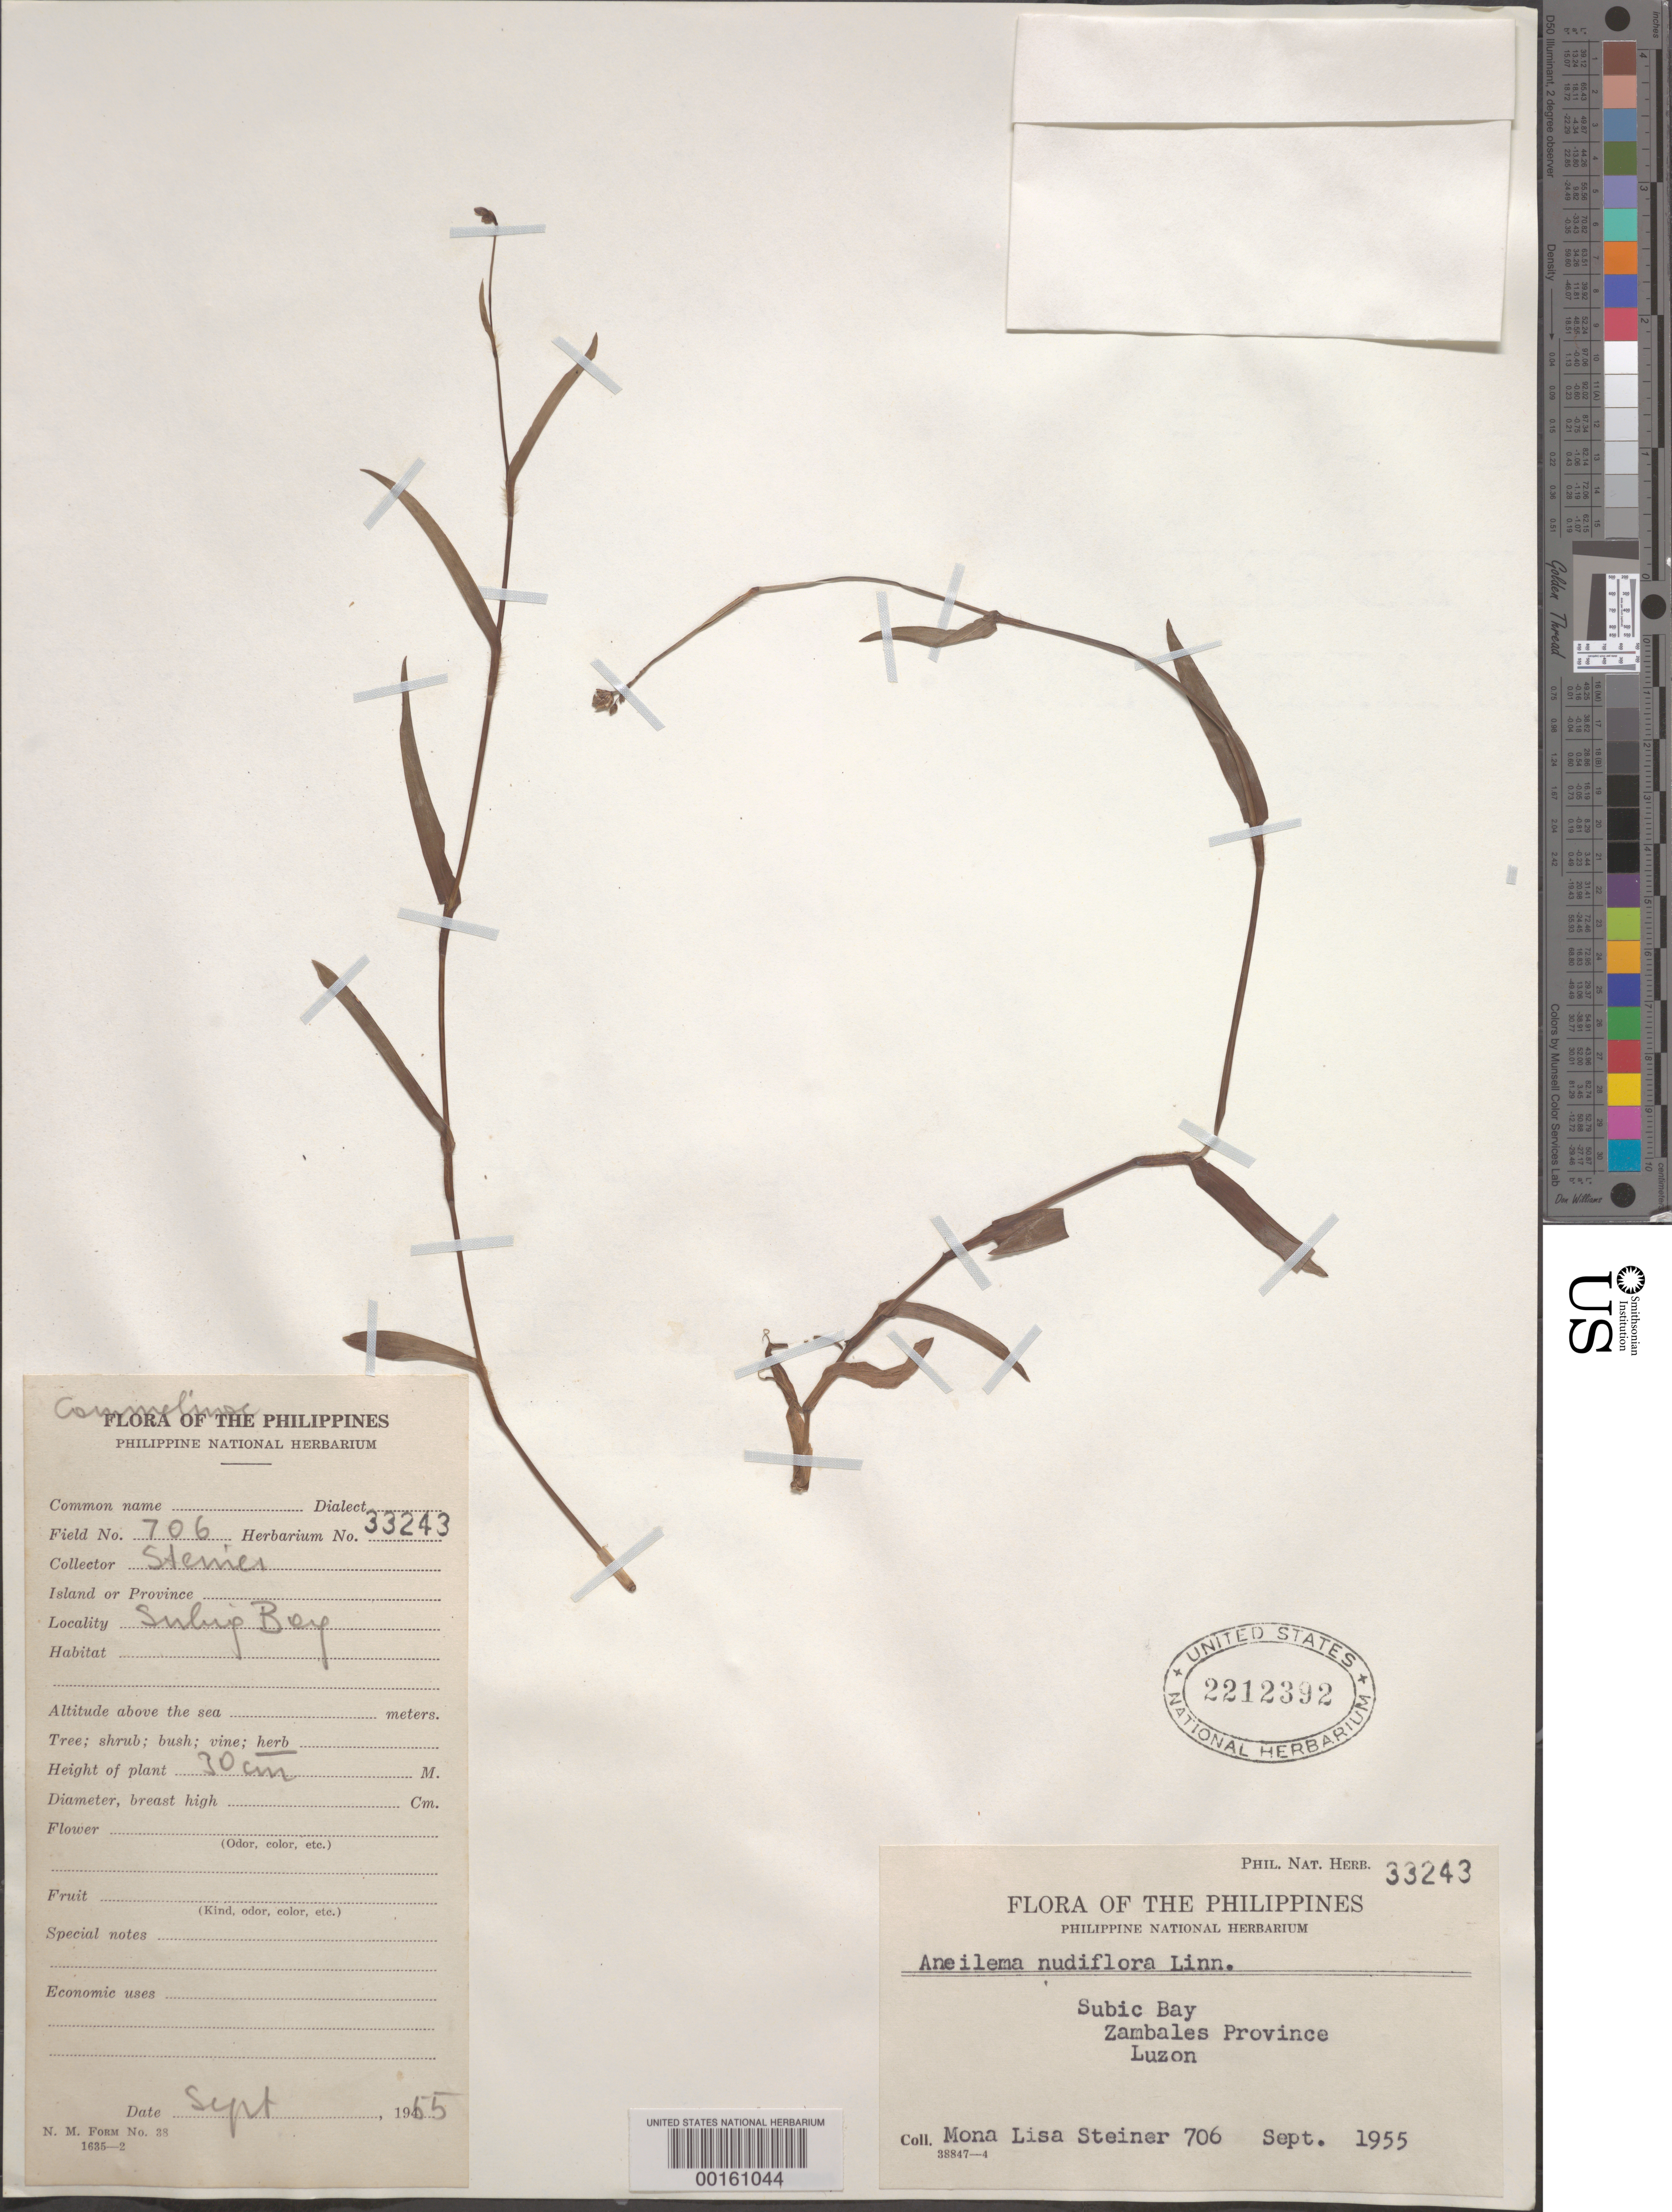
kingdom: Plantae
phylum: Tracheophyta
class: Liliopsida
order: Commelinales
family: Commelinaceae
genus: Murdannia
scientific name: Murdannia nudiflora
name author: (L.) Brenan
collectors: M. Steiner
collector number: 706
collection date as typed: Sep 1955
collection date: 1955-09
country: Philippines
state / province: Central Luzon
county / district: Zambales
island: Luzon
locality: Subic bay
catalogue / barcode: US 2212392